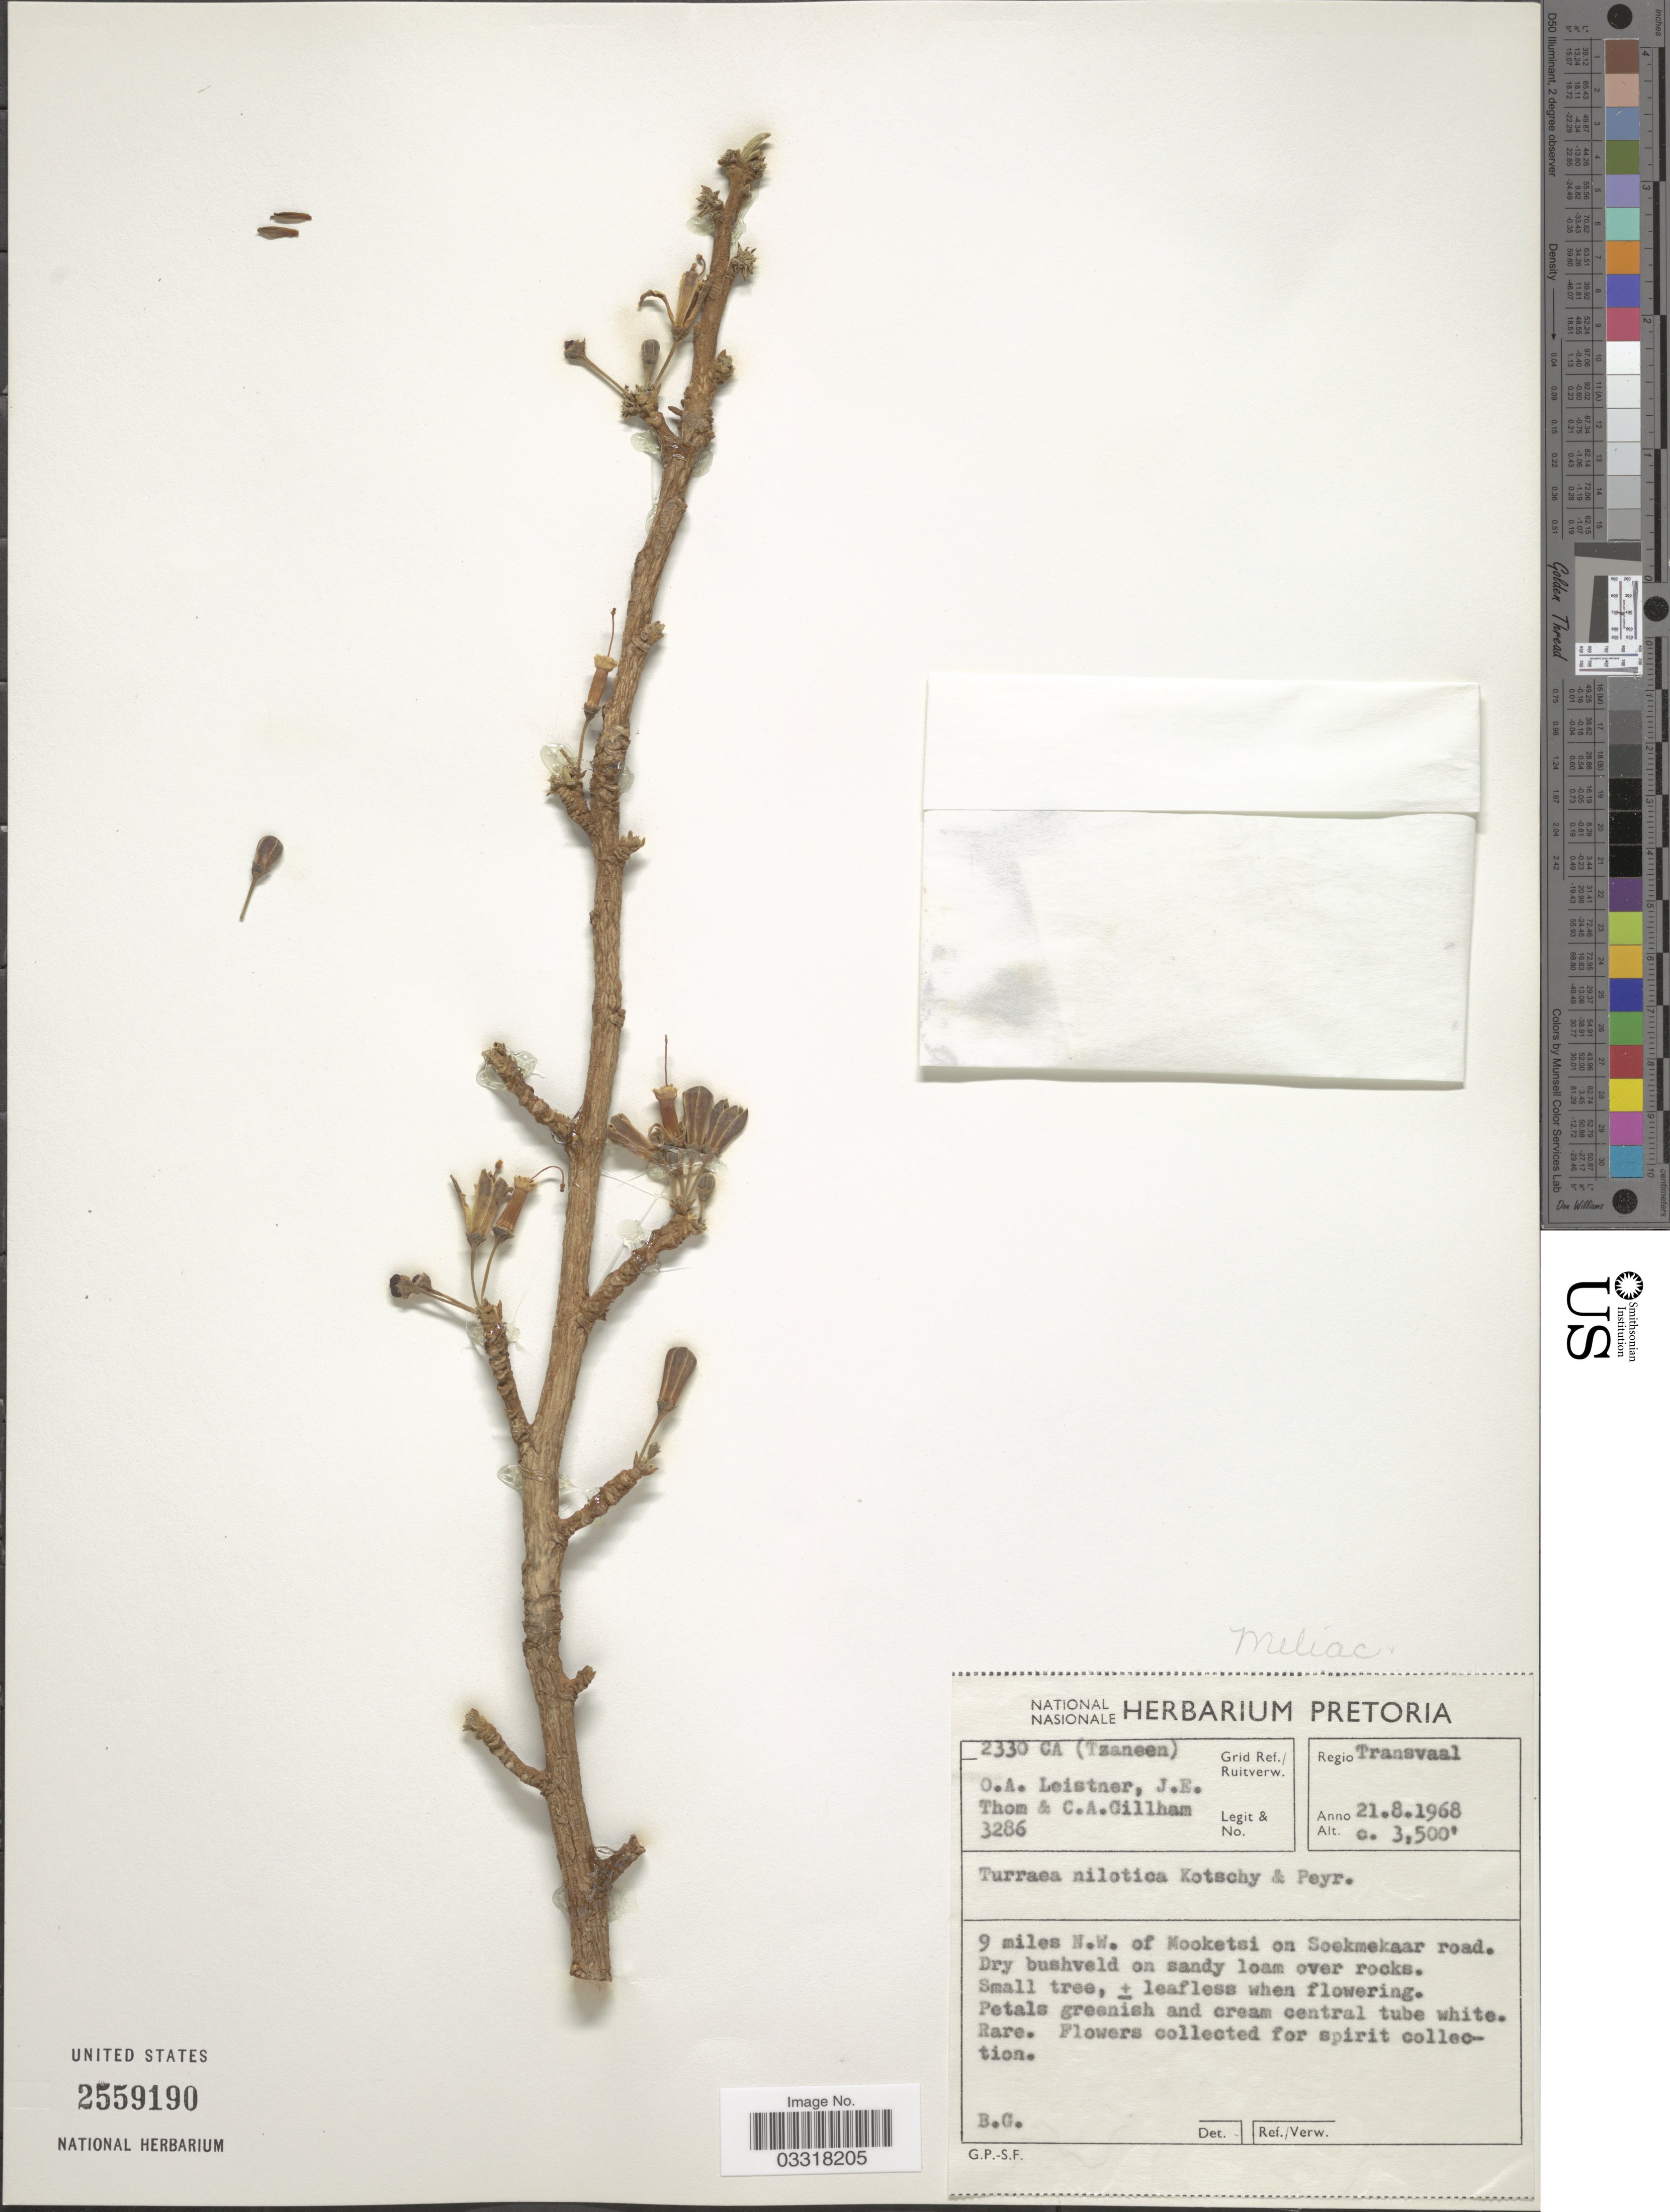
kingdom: Plantae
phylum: Tracheophyta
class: Magnoliopsida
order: Sapindales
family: Meliaceae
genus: Turraea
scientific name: Turraea nilotica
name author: Kotschy & Peyr.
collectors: O. A. Leistner, J. Thom & C. Gillham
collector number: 3286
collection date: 1968-08-21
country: South Africa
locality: Regio Transvaal. Grid Ref./ Ruitverw. 2330 CA (Tzaneen). 9 miles N.W. of Mooketsi on Soekmekaar road.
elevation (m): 1067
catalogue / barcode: US 2559190